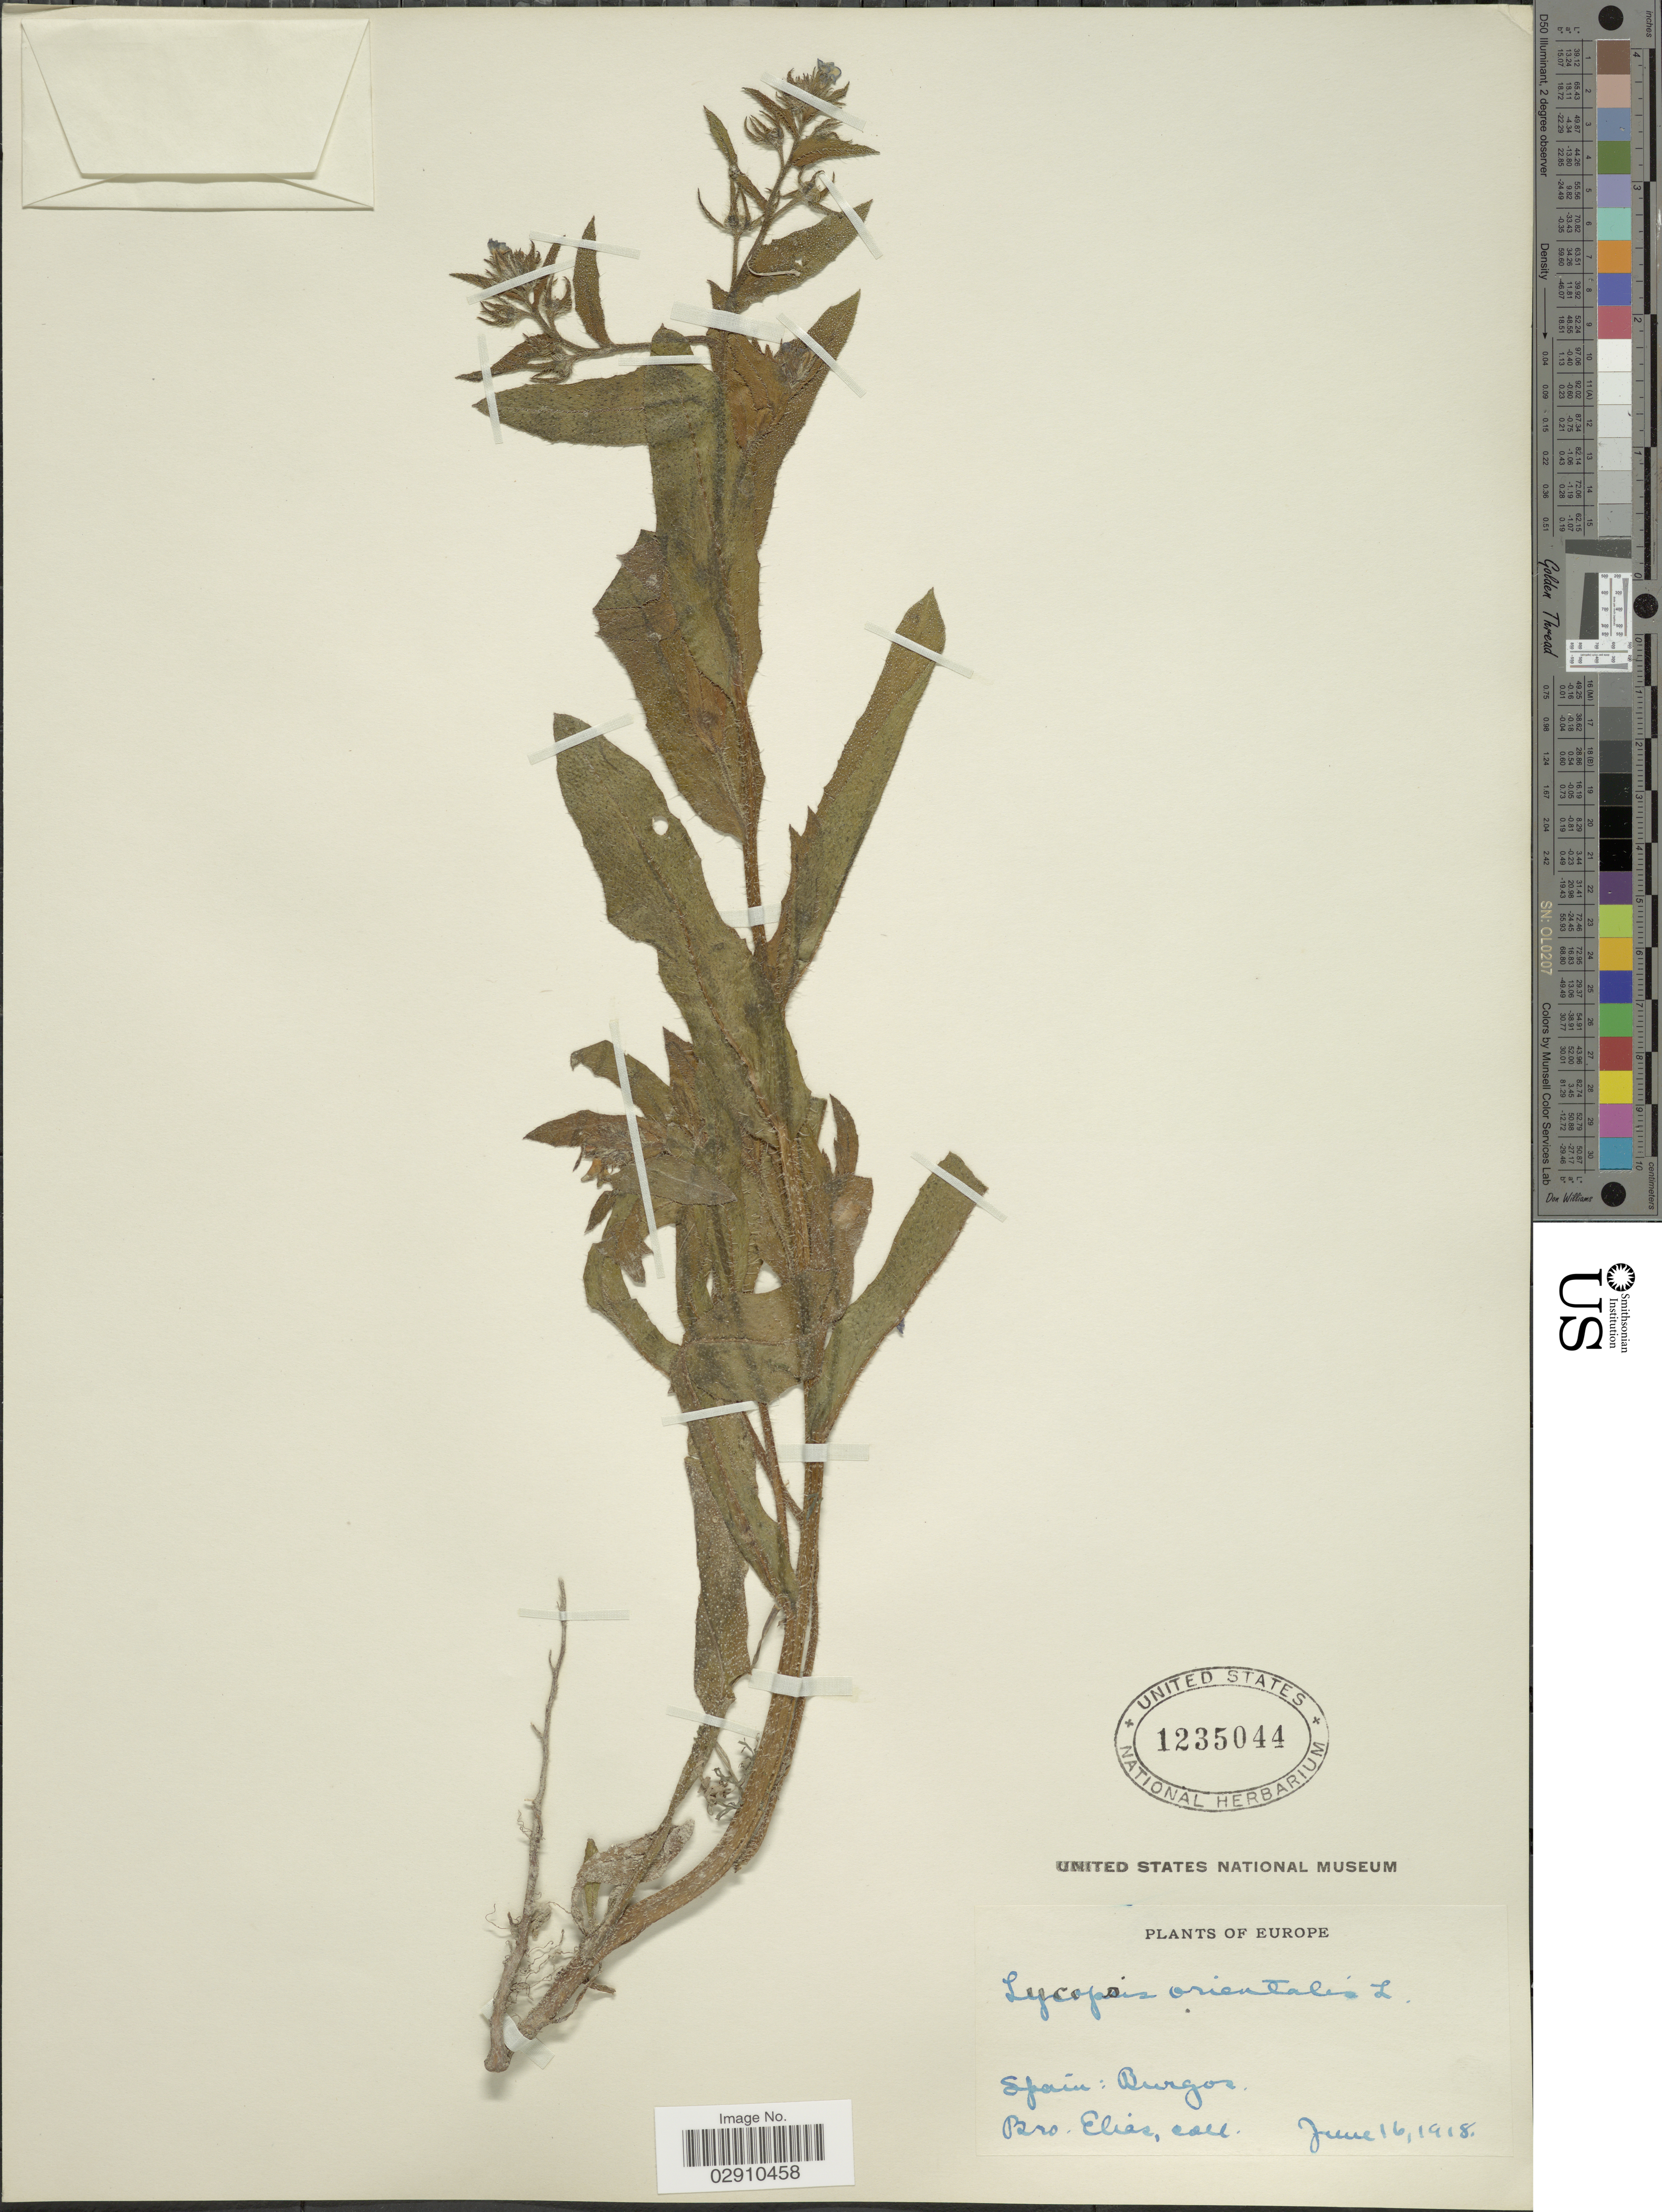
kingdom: Plantae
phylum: Tracheophyta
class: Magnoliopsida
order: Boraginales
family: Boraginaceae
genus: Lycopsis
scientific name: Lycopsis orientalis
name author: L.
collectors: Bro. Elias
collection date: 1918-06-16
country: Spain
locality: Burgos.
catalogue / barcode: US 1235044